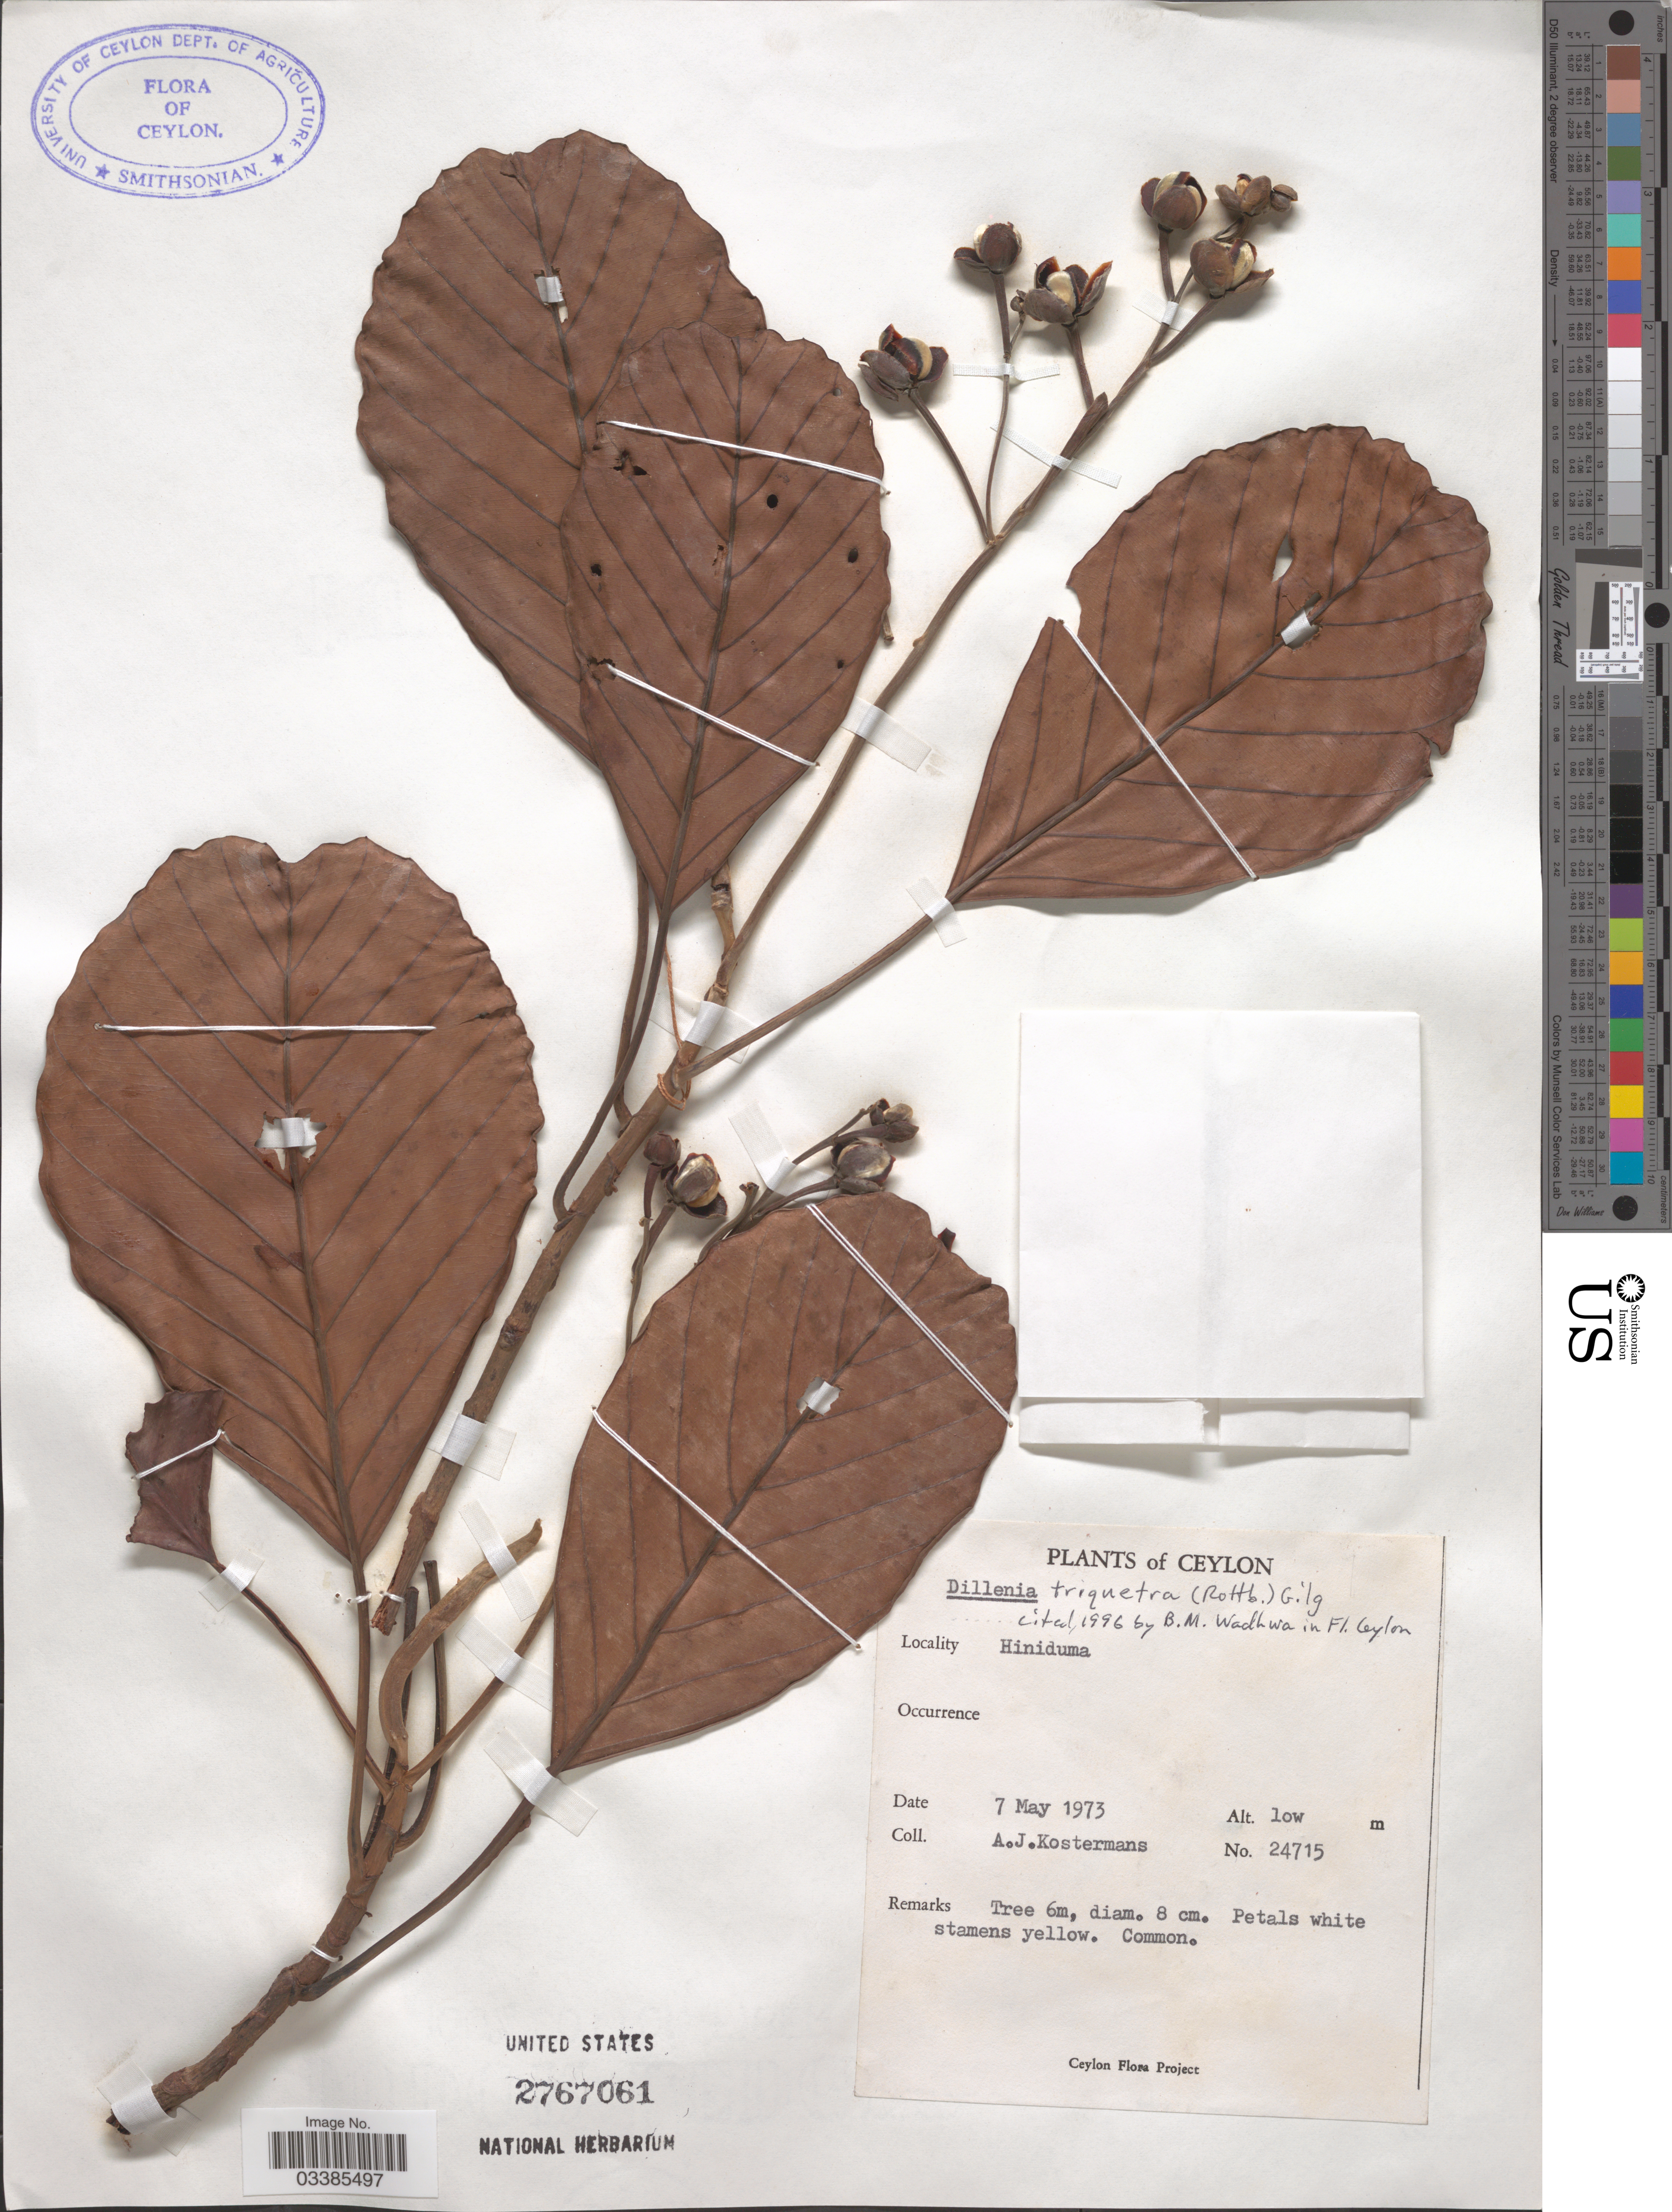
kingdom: Plantae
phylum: Tracheophyta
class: Magnoliopsida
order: Dilleniales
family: Dilleniaceae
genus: Dillenia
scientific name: Dillenia triquetra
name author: (Rottb.) Gilg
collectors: A. J. G. Kostermans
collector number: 24715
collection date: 1973-05-07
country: Sri Lanka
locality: Ceylon, Hiniduma.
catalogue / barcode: US 2767061